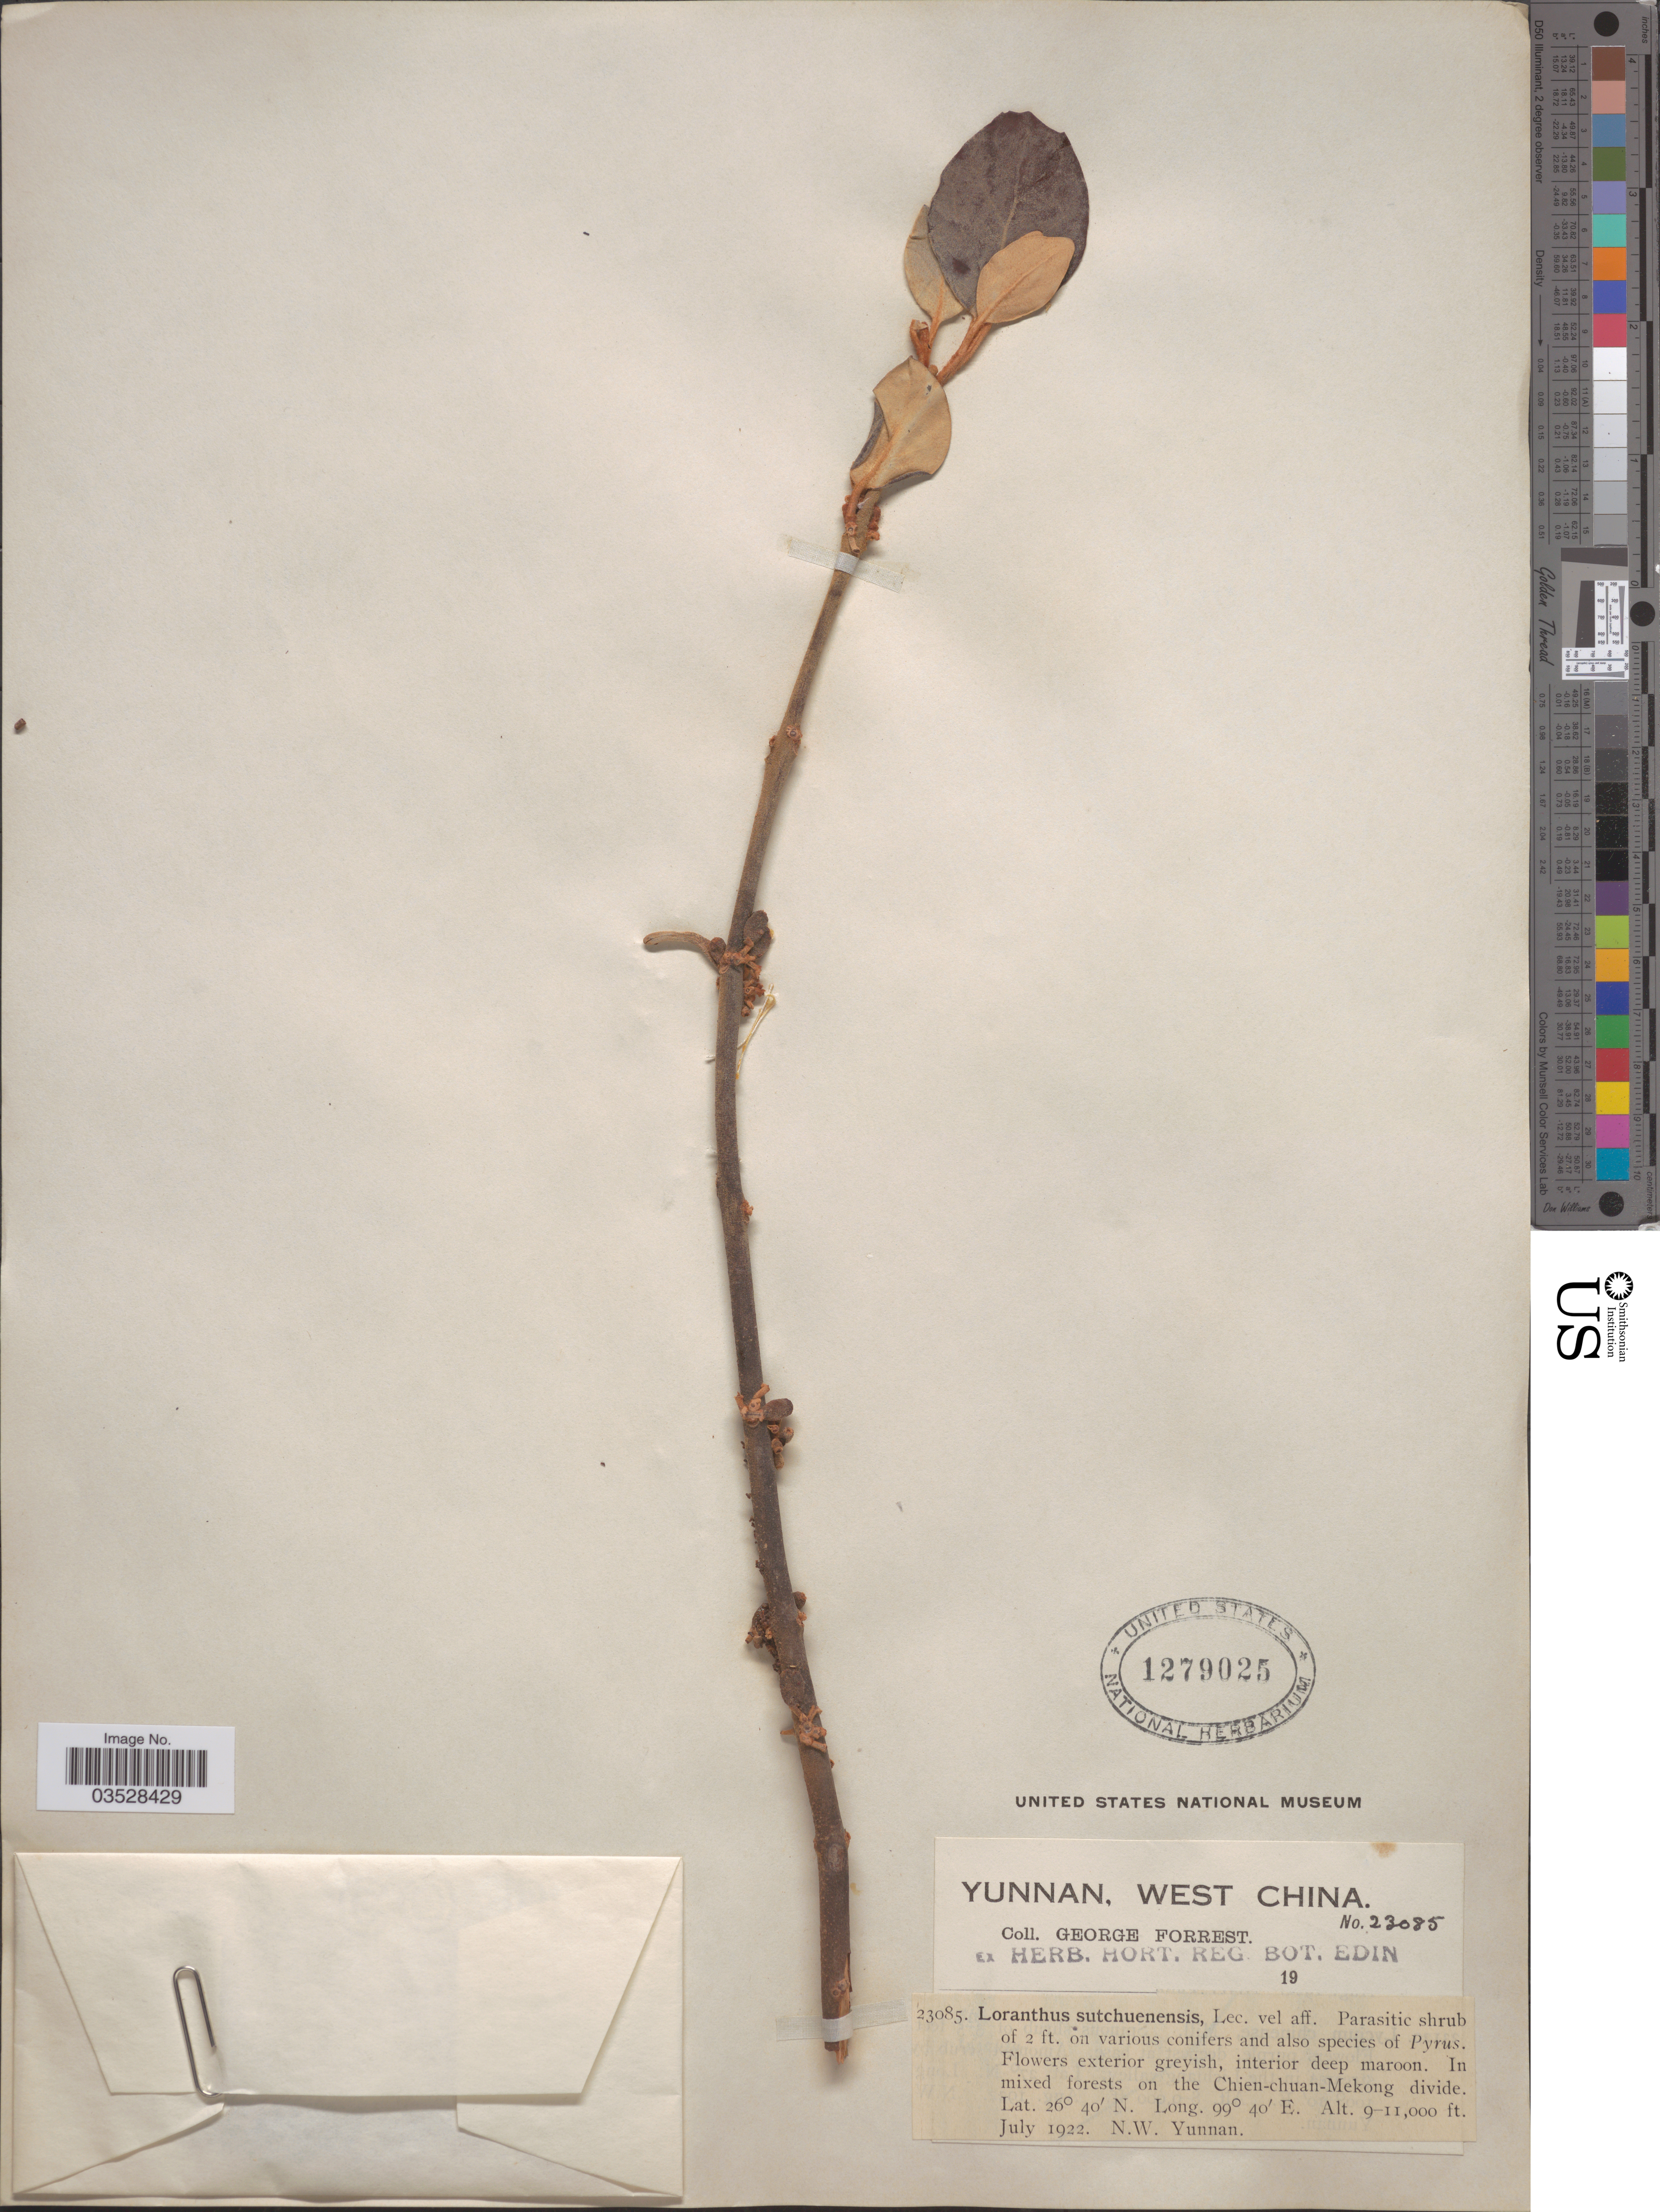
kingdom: Plantae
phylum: Tracheophyta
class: Magnoliopsida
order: Santalales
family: Loranthaceae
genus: Loranthus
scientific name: Loranthus sutchuenensis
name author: Lecomte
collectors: G. Forrest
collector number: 23085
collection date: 1922-07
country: China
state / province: Yunnan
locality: West China. Chien-chuan-Mekong divide. N. W. Yunnan.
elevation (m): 2743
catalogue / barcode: US 1279025